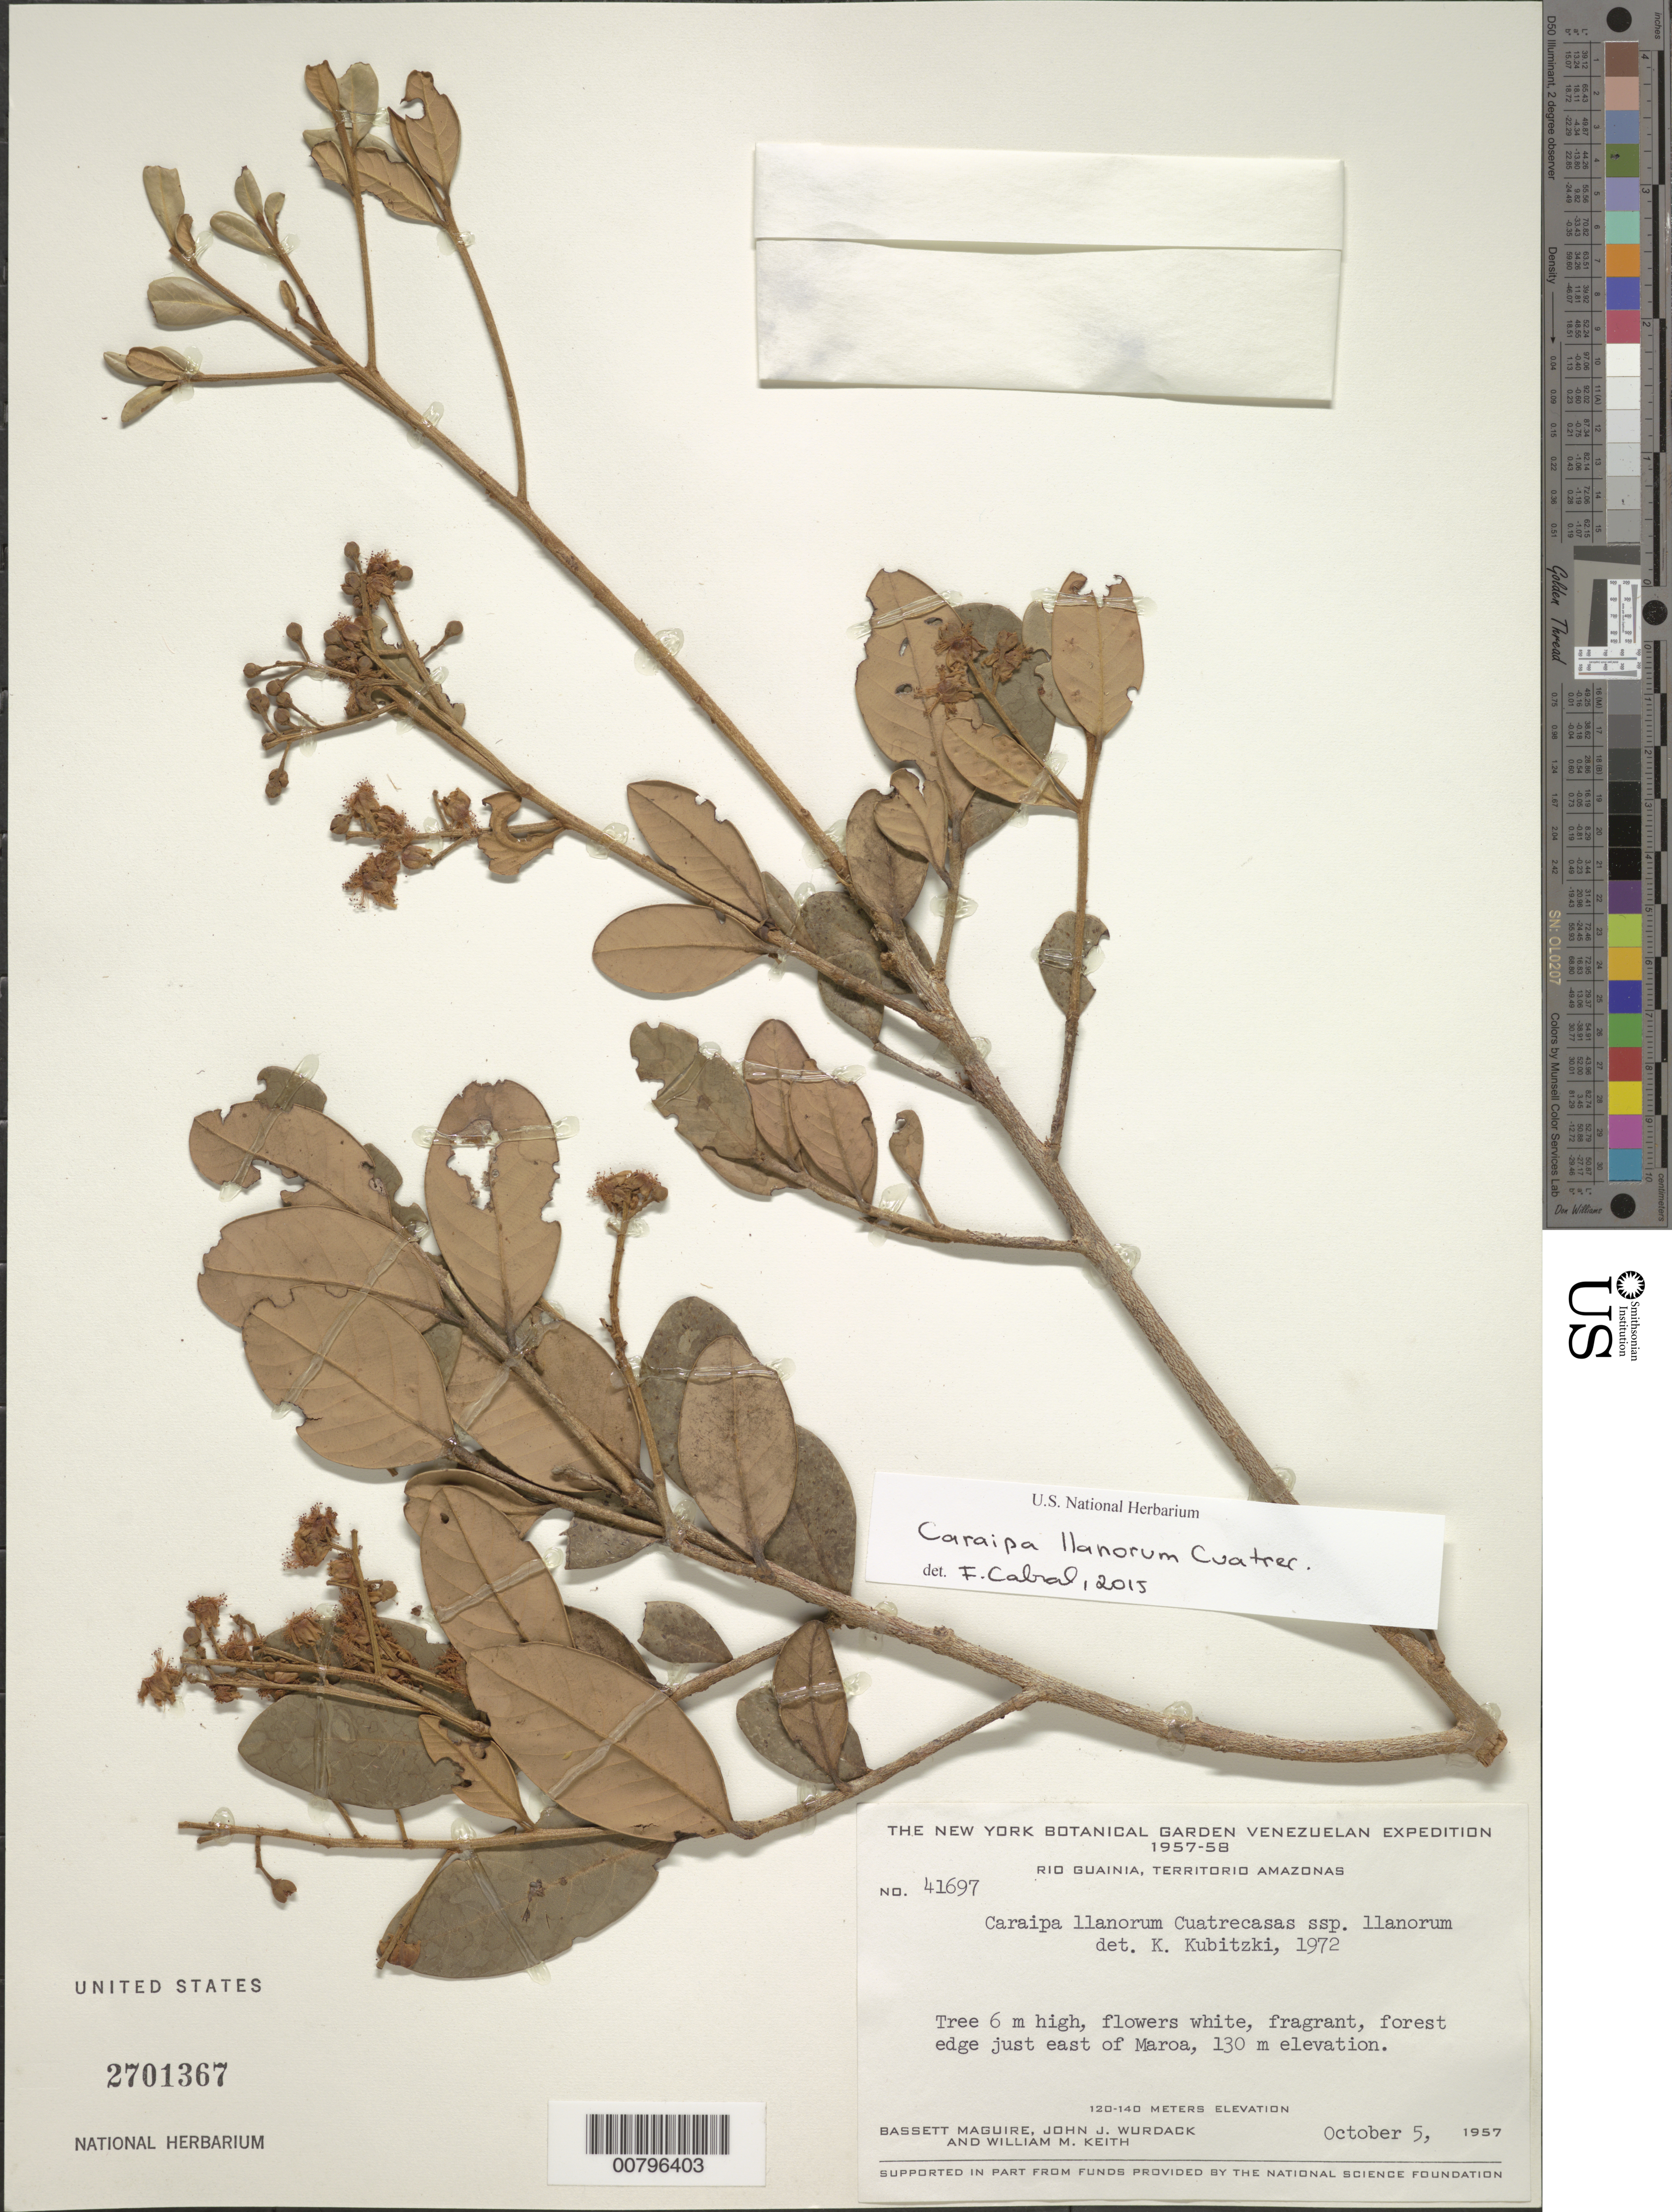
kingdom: Plantae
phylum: Tracheophyta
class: Magnoliopsida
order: Malpighiales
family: Calophyllaceae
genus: Caraipa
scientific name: Caraipa llanorum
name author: Cuatrec.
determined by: Cabral, F. N.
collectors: B. Maguire, J. J. Wurdack & W. Keith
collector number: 41697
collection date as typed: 5-Oct-57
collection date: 1957-10-05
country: Venezuela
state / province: Amazonas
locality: Río Guainía, E of Maroa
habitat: Forest edge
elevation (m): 130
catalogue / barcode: US 2701367